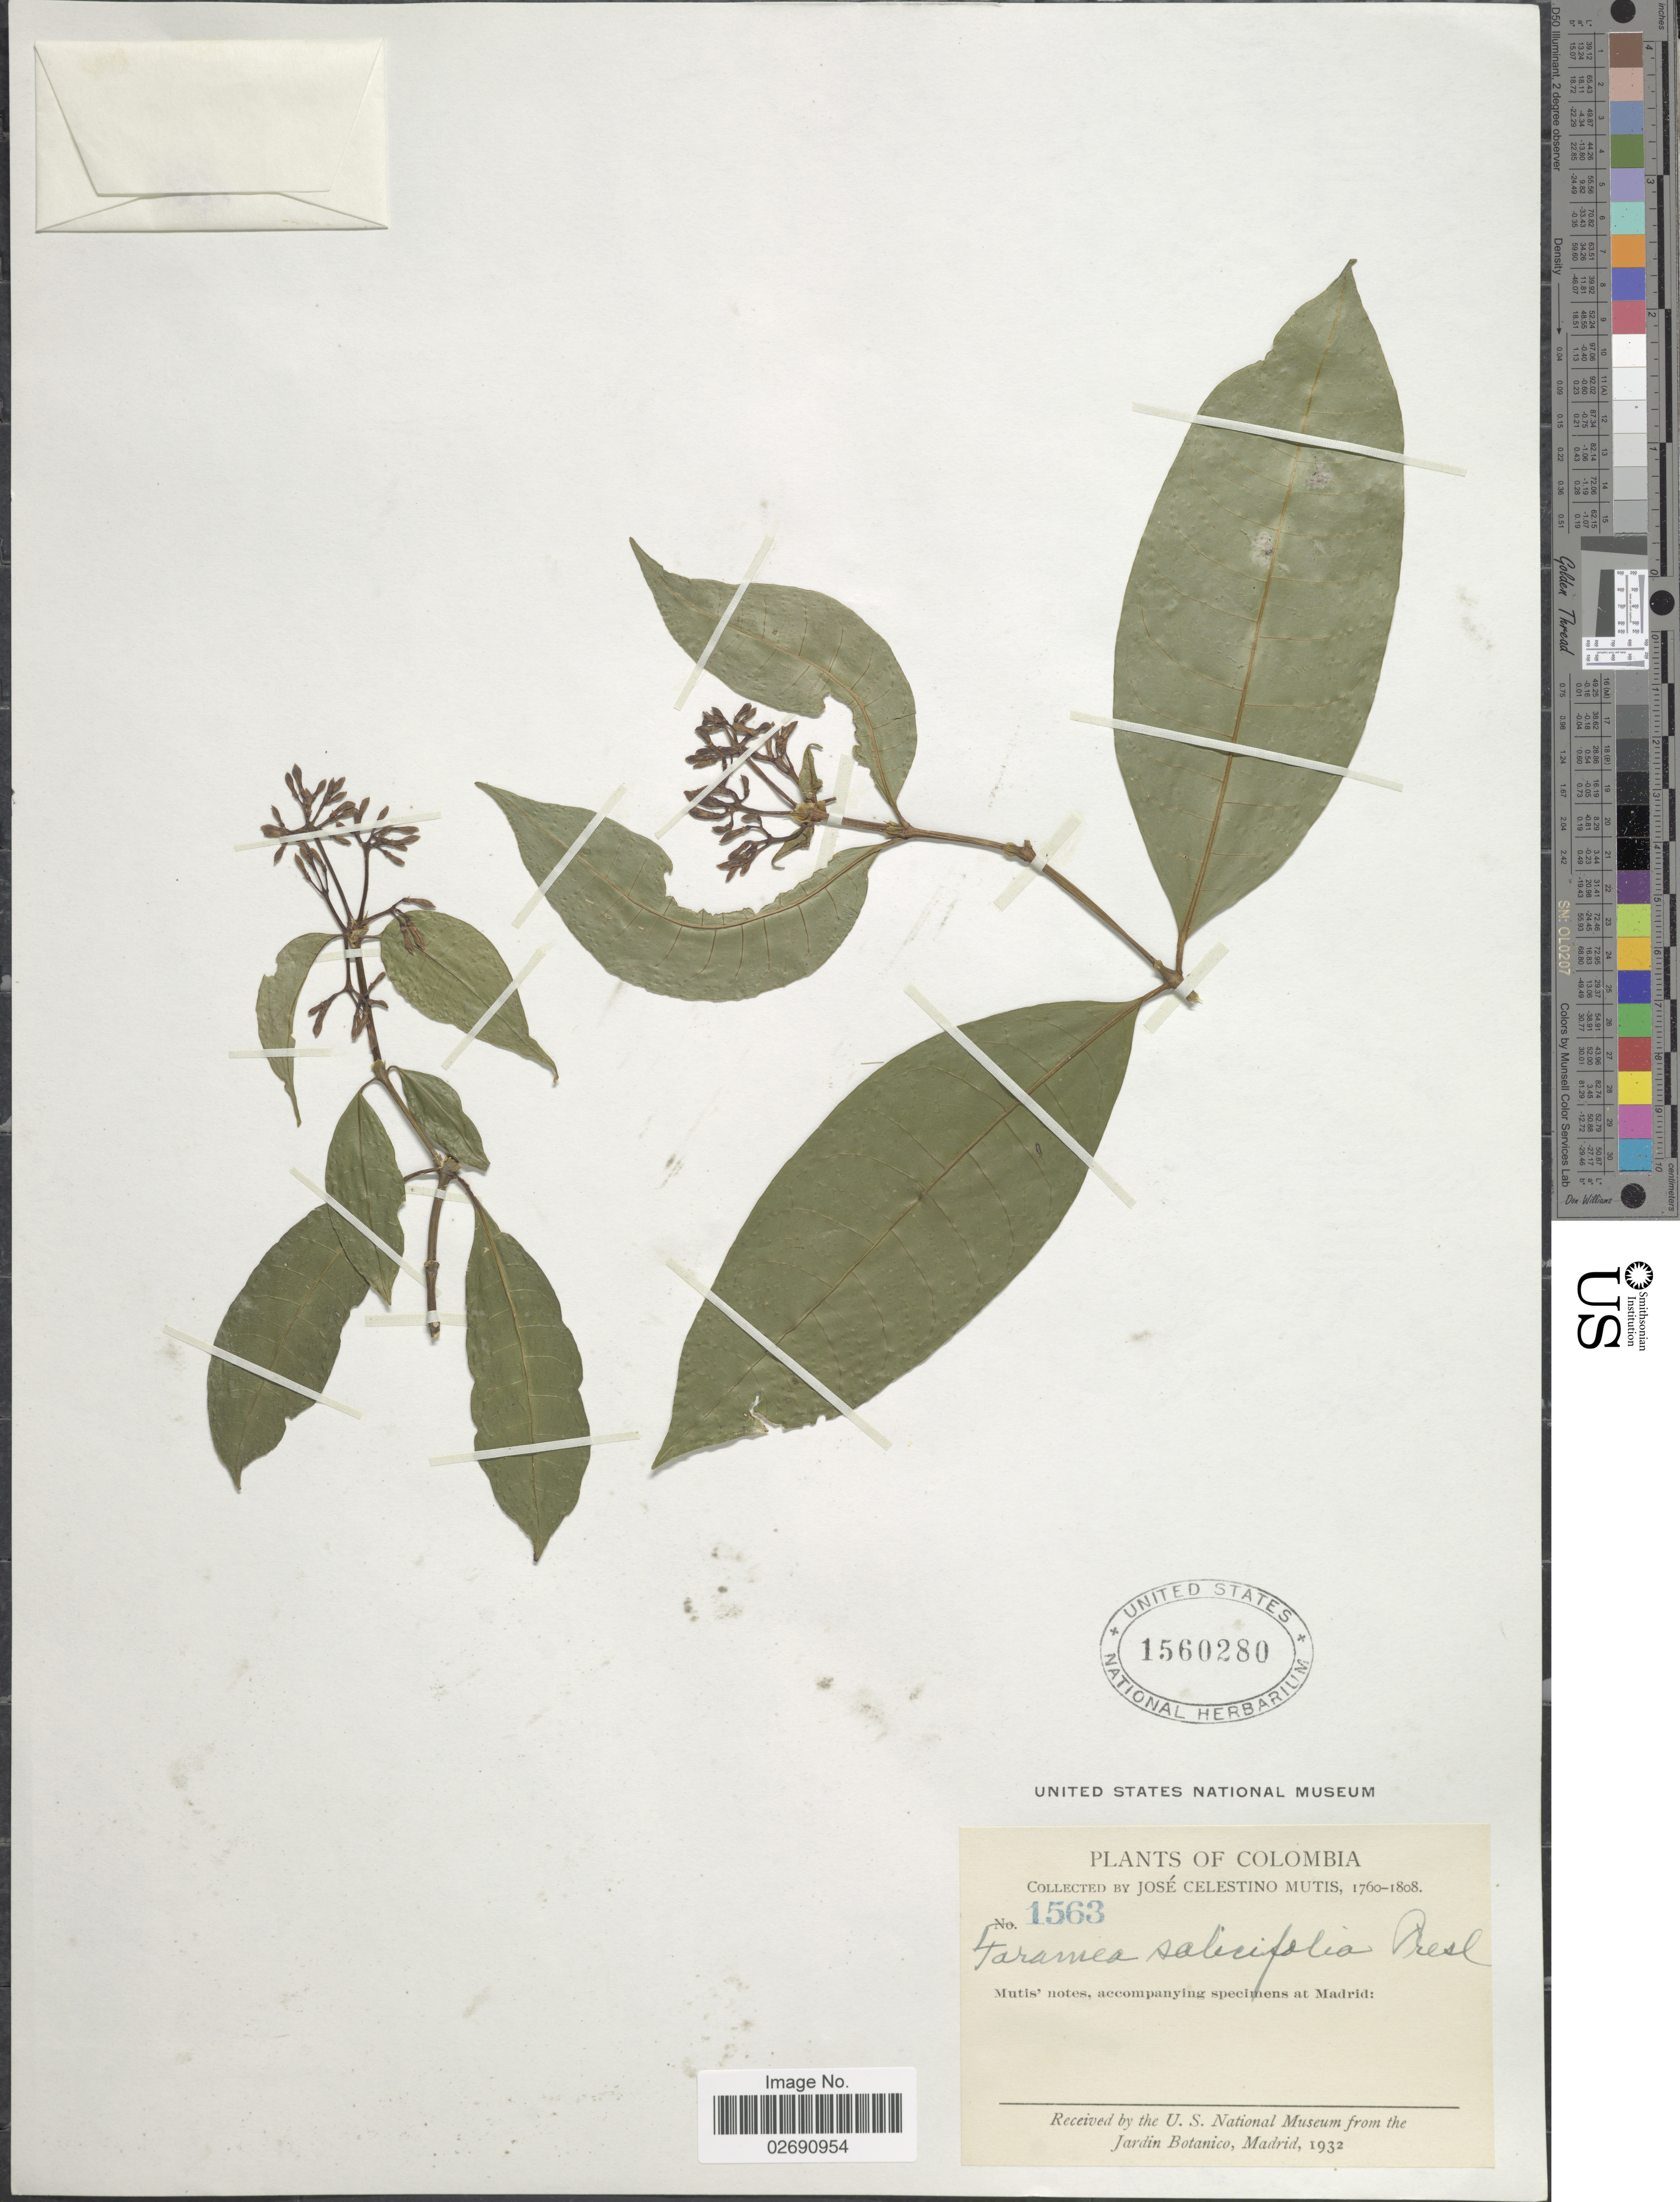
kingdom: Plantae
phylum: Tracheophyta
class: Magnoliopsida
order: Gentianales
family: Rubiaceae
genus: Faramea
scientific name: Faramea salicifolia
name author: C. Presl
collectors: J. C. B. Mutis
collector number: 1563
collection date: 1760/1808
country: Colombia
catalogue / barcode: US 1560280